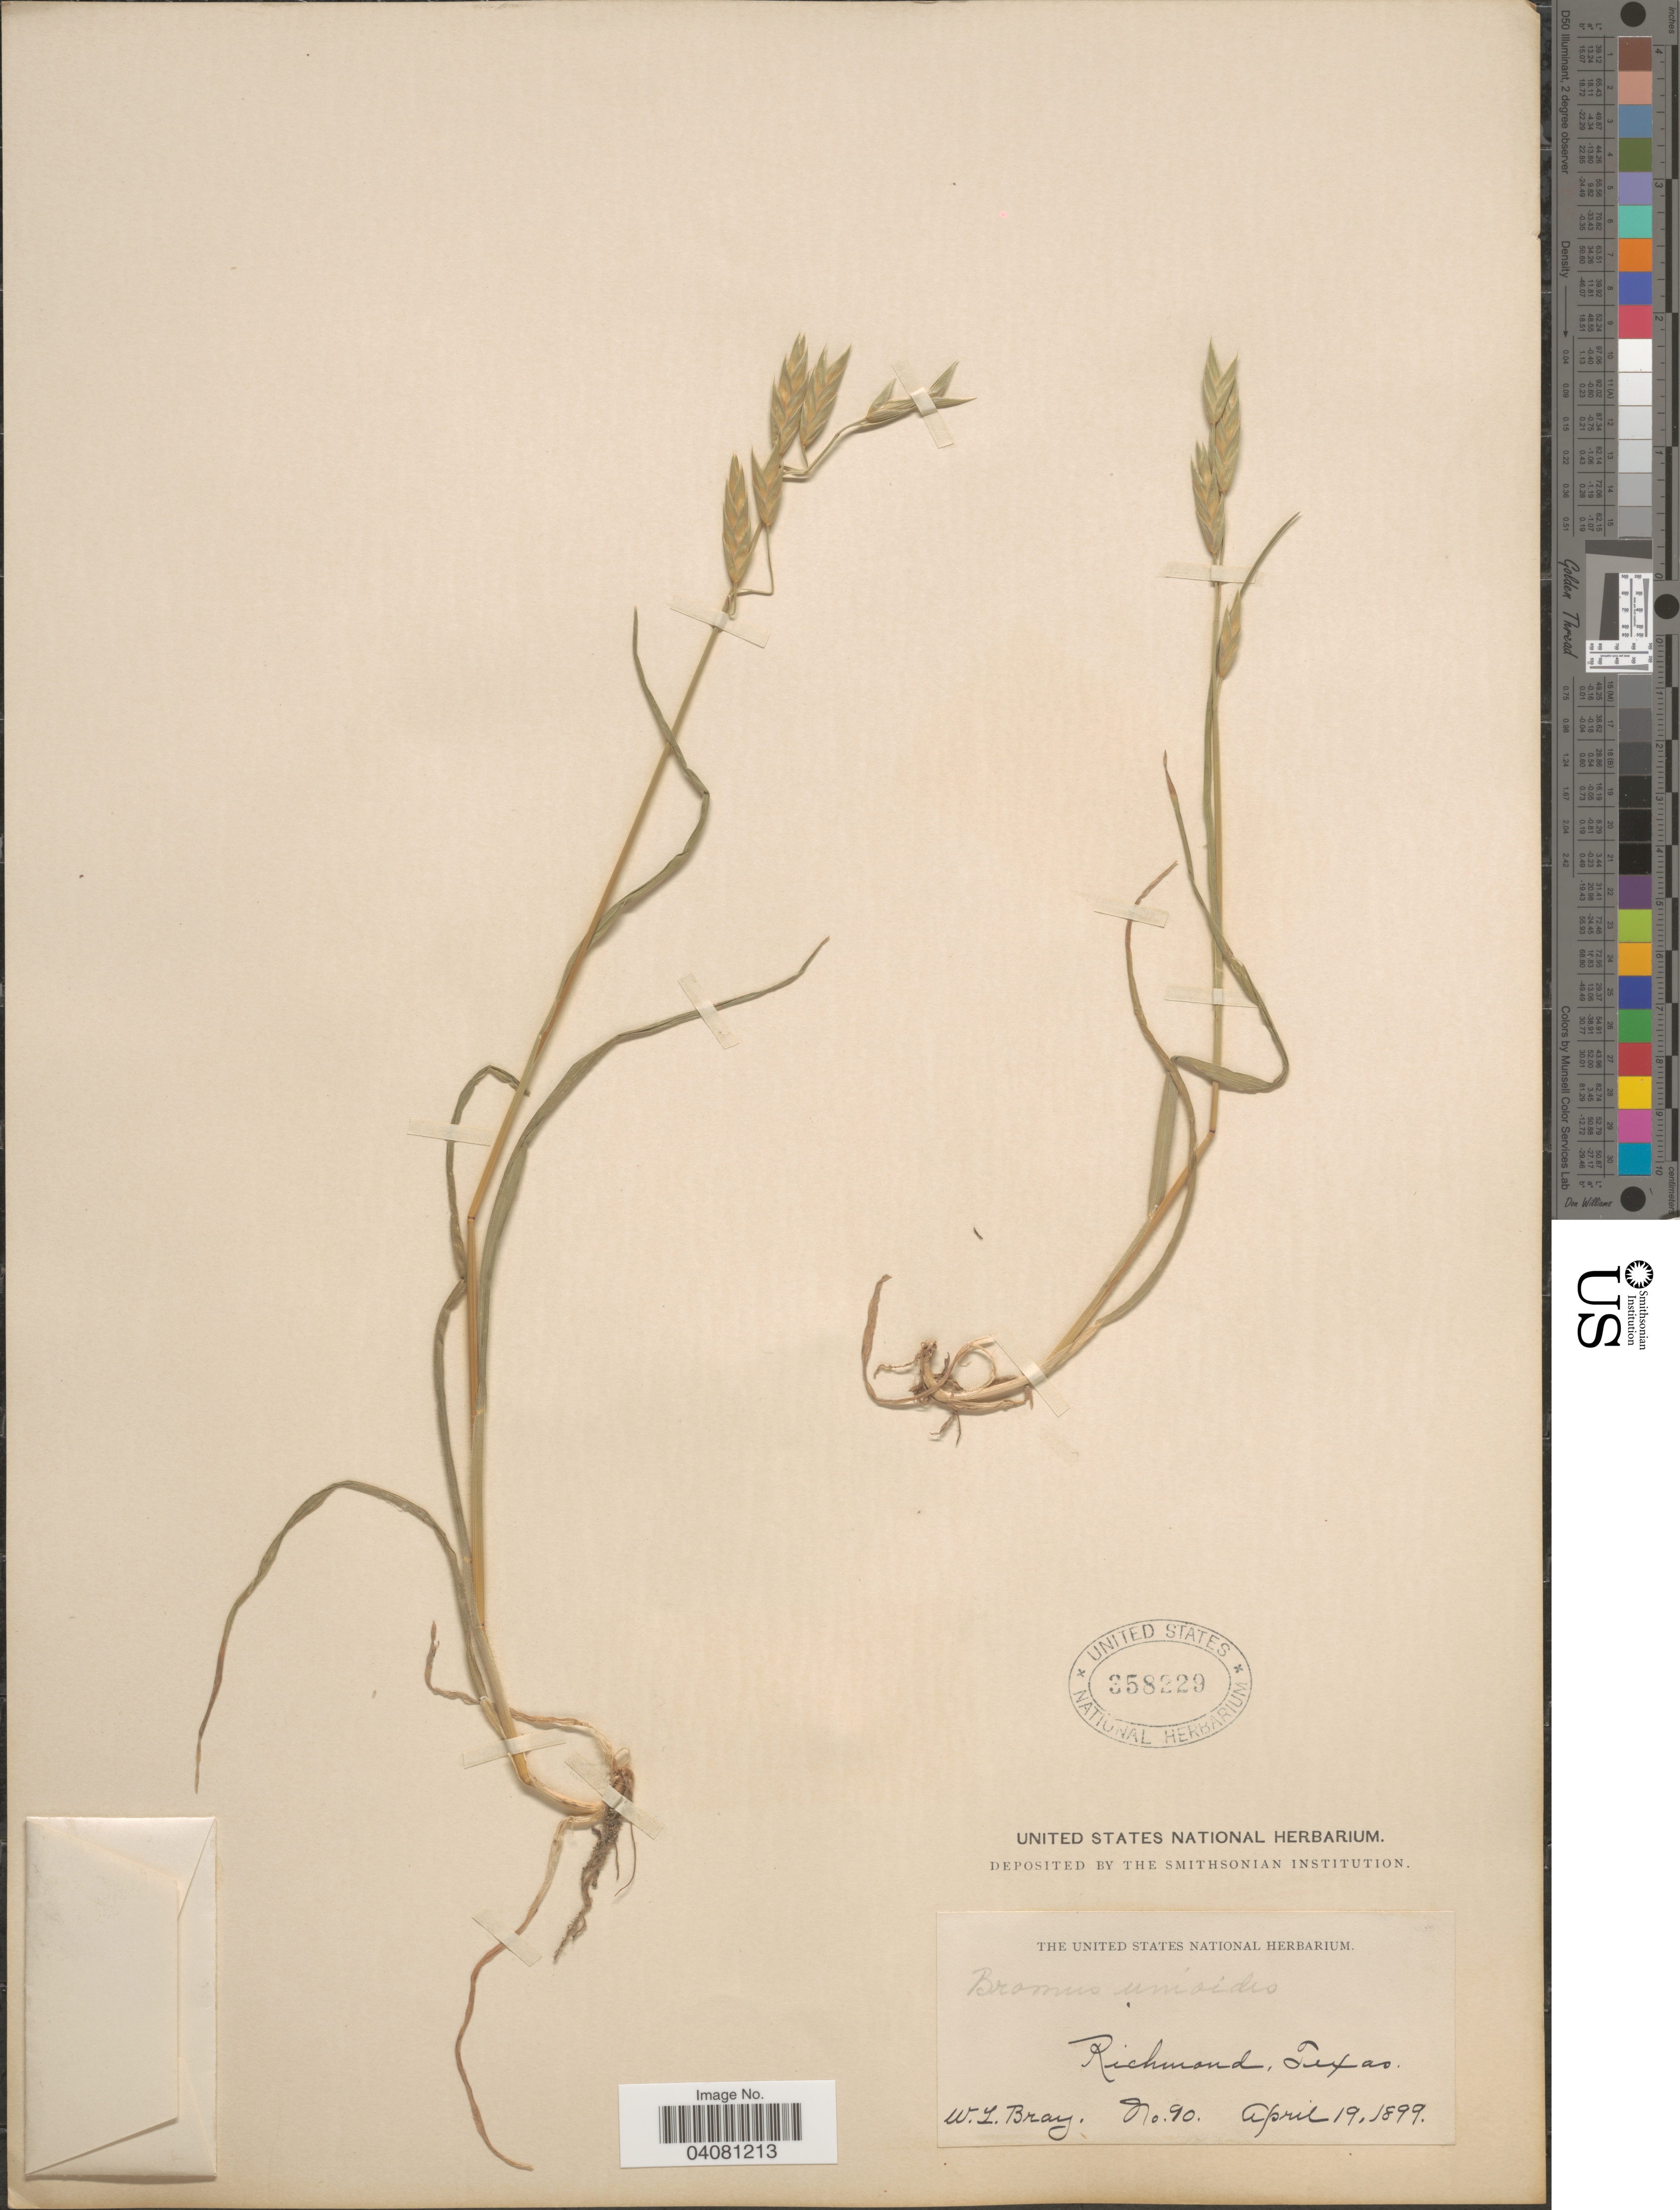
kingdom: Plantae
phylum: Tracheophyta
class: Liliopsida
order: Poales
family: Poaceae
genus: Bromus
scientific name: Bromus catharticus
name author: Vahl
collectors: W. L. Bray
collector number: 90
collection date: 1899-04-19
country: United States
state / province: Texas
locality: Richmond.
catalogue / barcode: US 358229